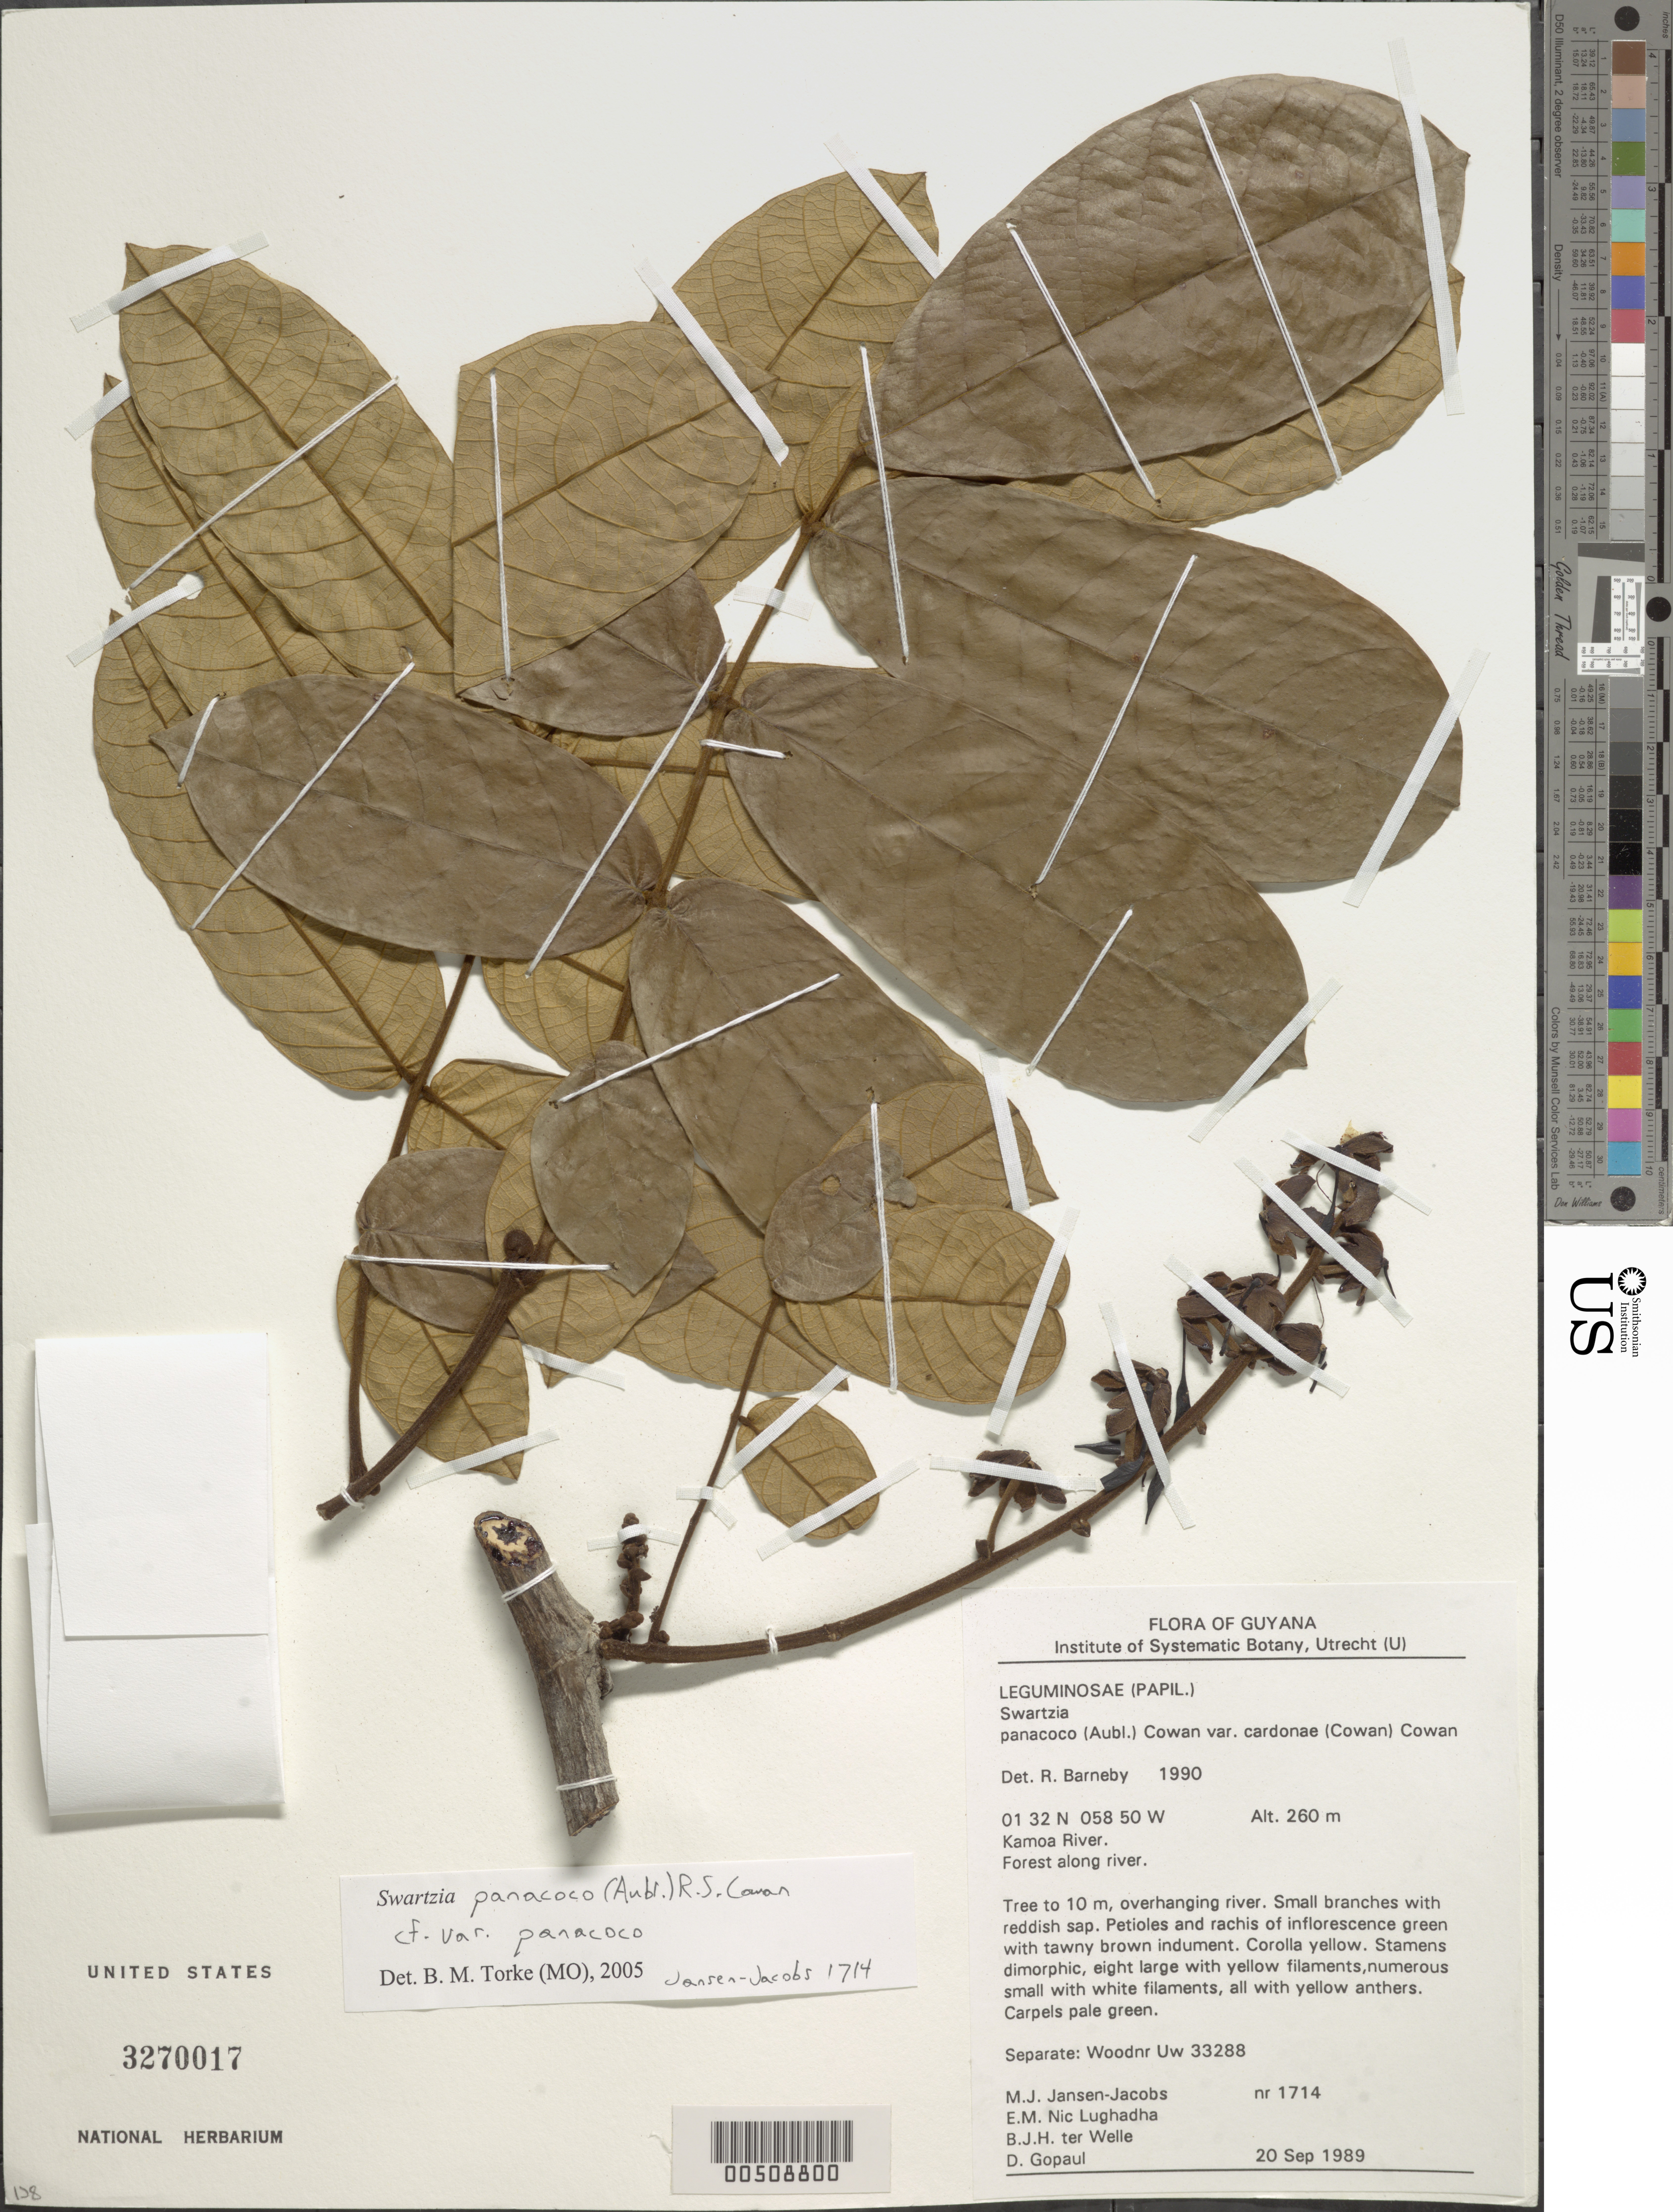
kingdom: Plantae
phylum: Tracheophyta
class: Magnoliopsida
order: Fabales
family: Fabaceae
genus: Swartzia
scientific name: Swartzia panacoco var. panacoco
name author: (Aubl.) R.S. Cowan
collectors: M. J. Jansen-Jacobs et al.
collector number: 1714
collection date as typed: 20 Sep 1989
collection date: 1989-09-20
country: Guyana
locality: Kamoa River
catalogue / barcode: US 3270017